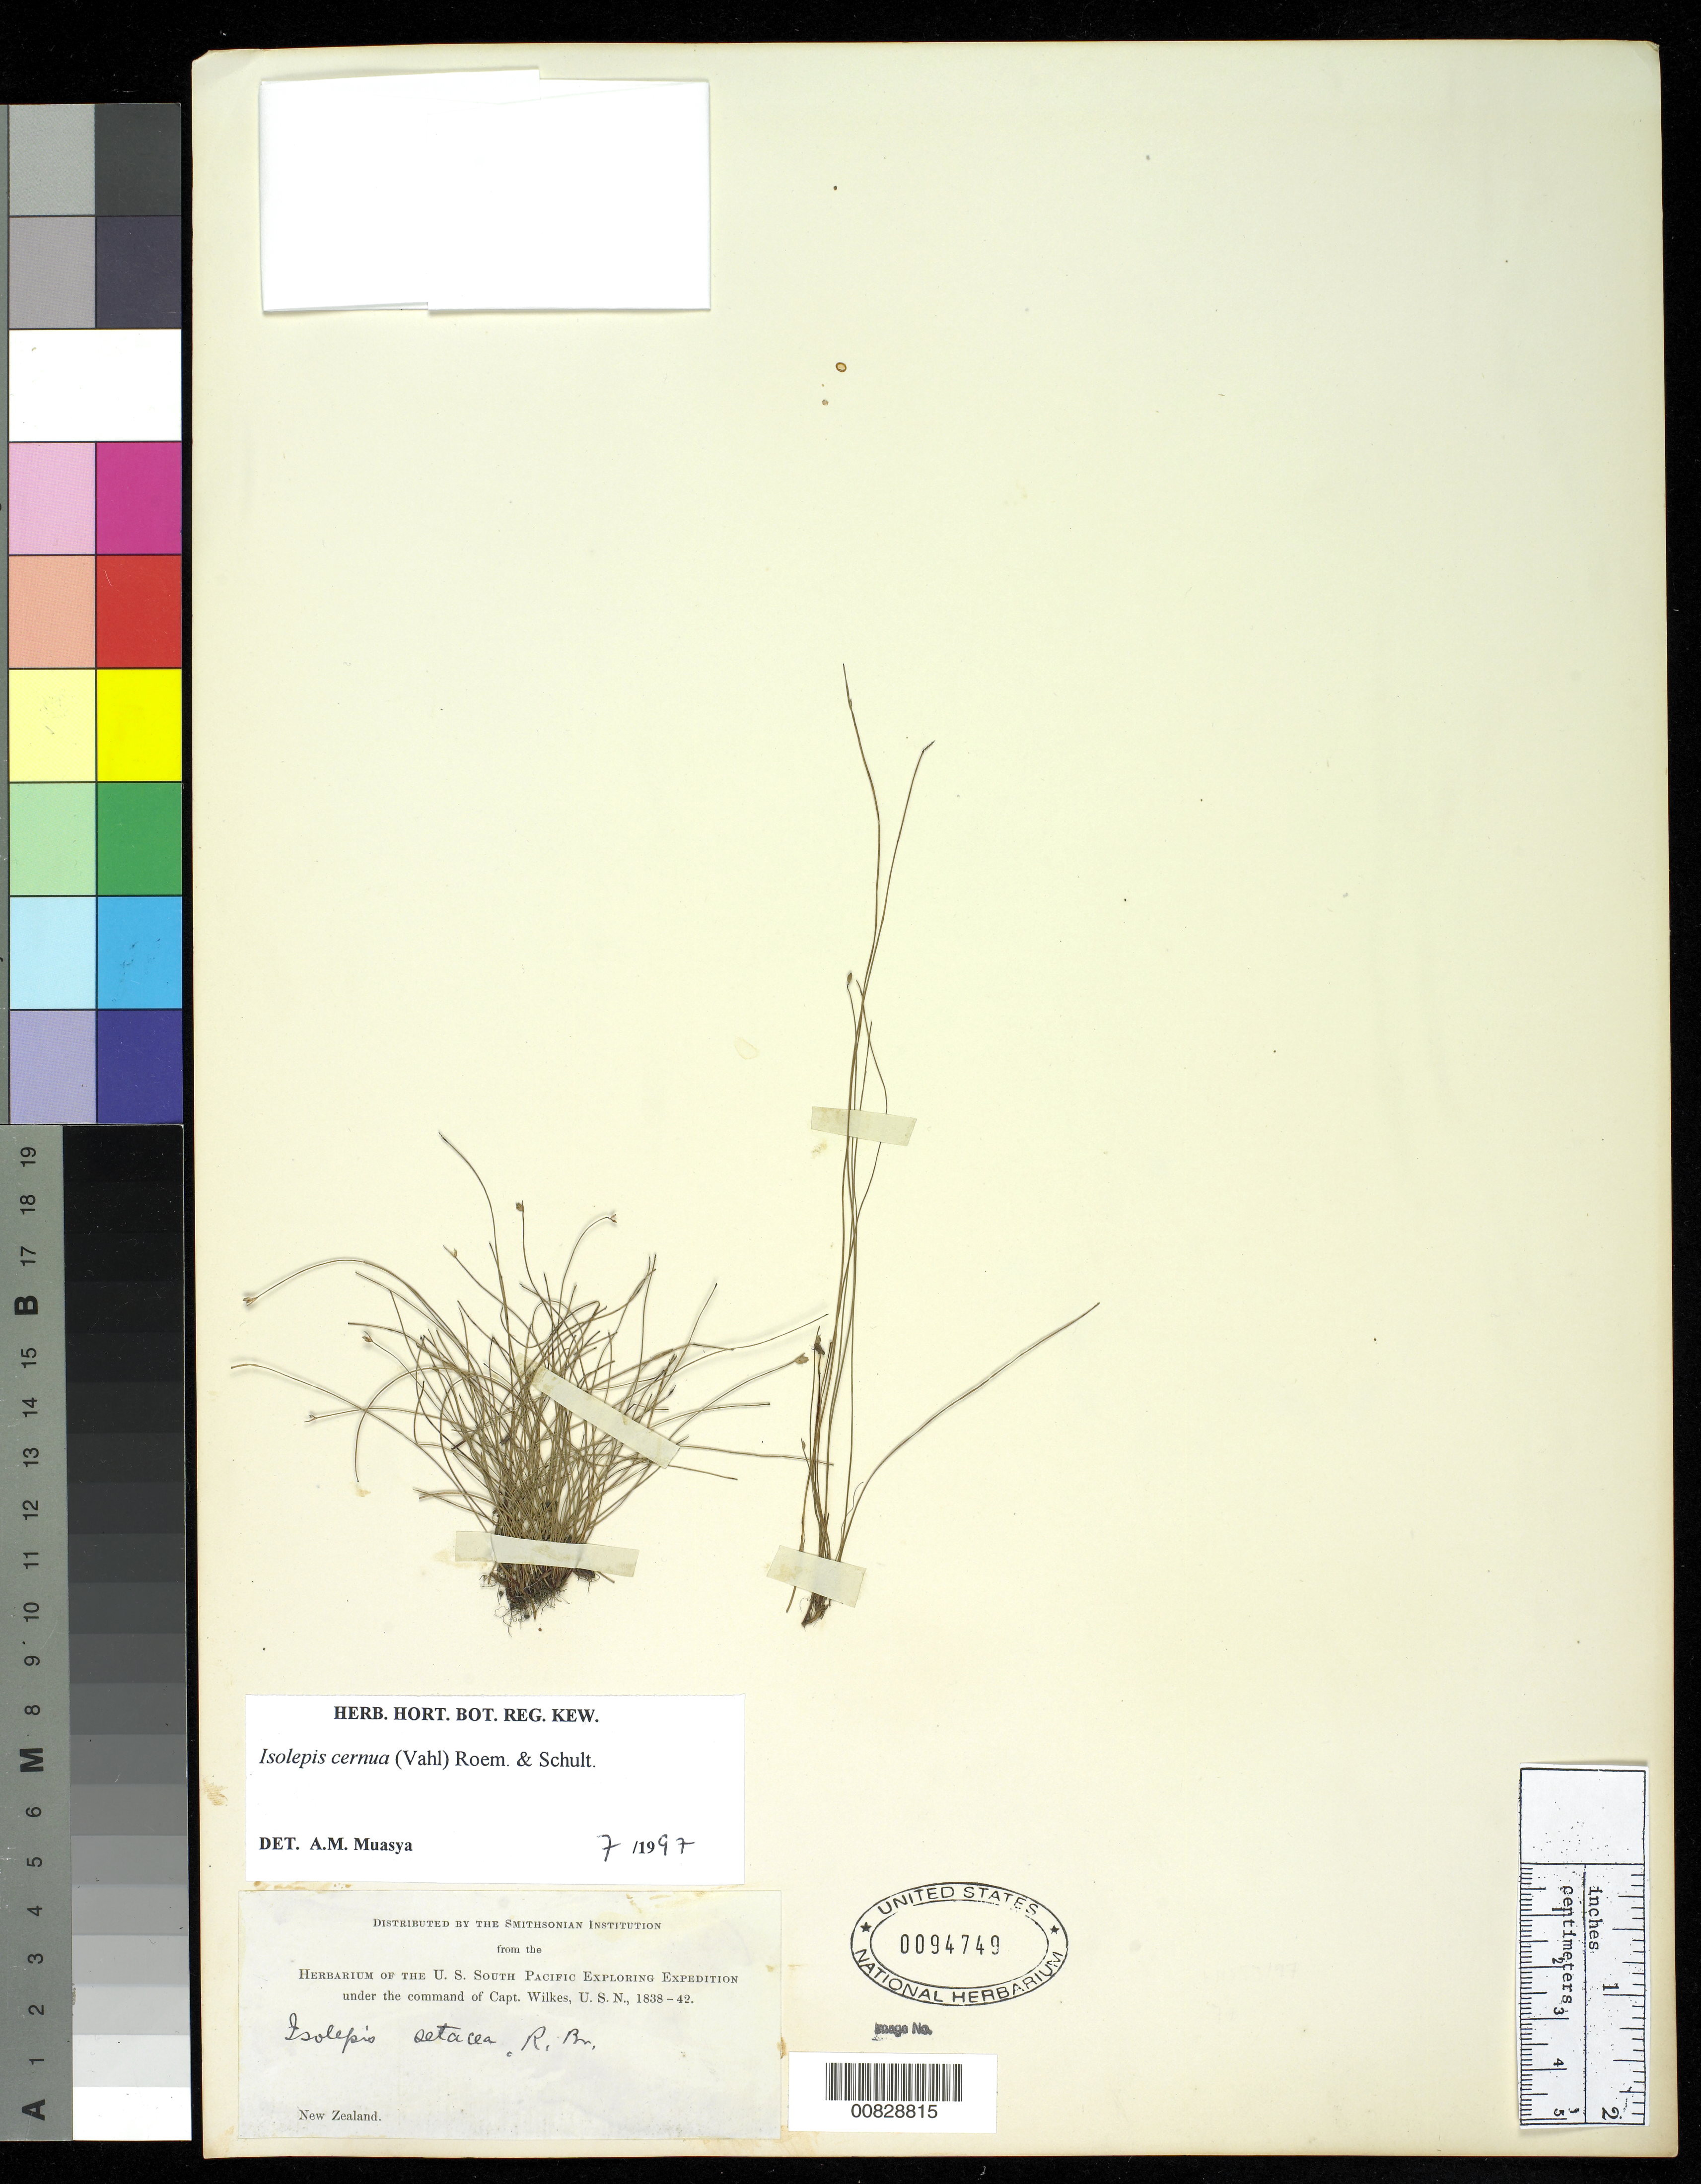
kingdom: Plantae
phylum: Tracheophyta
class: Liliopsida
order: Poales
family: Cyperaceae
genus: Isolepis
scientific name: Isolepis cernua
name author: (Vahl) Roem. & Schult.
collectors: Wilkes Explor. Exped.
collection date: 1838/1842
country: New Zealand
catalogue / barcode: US 94749